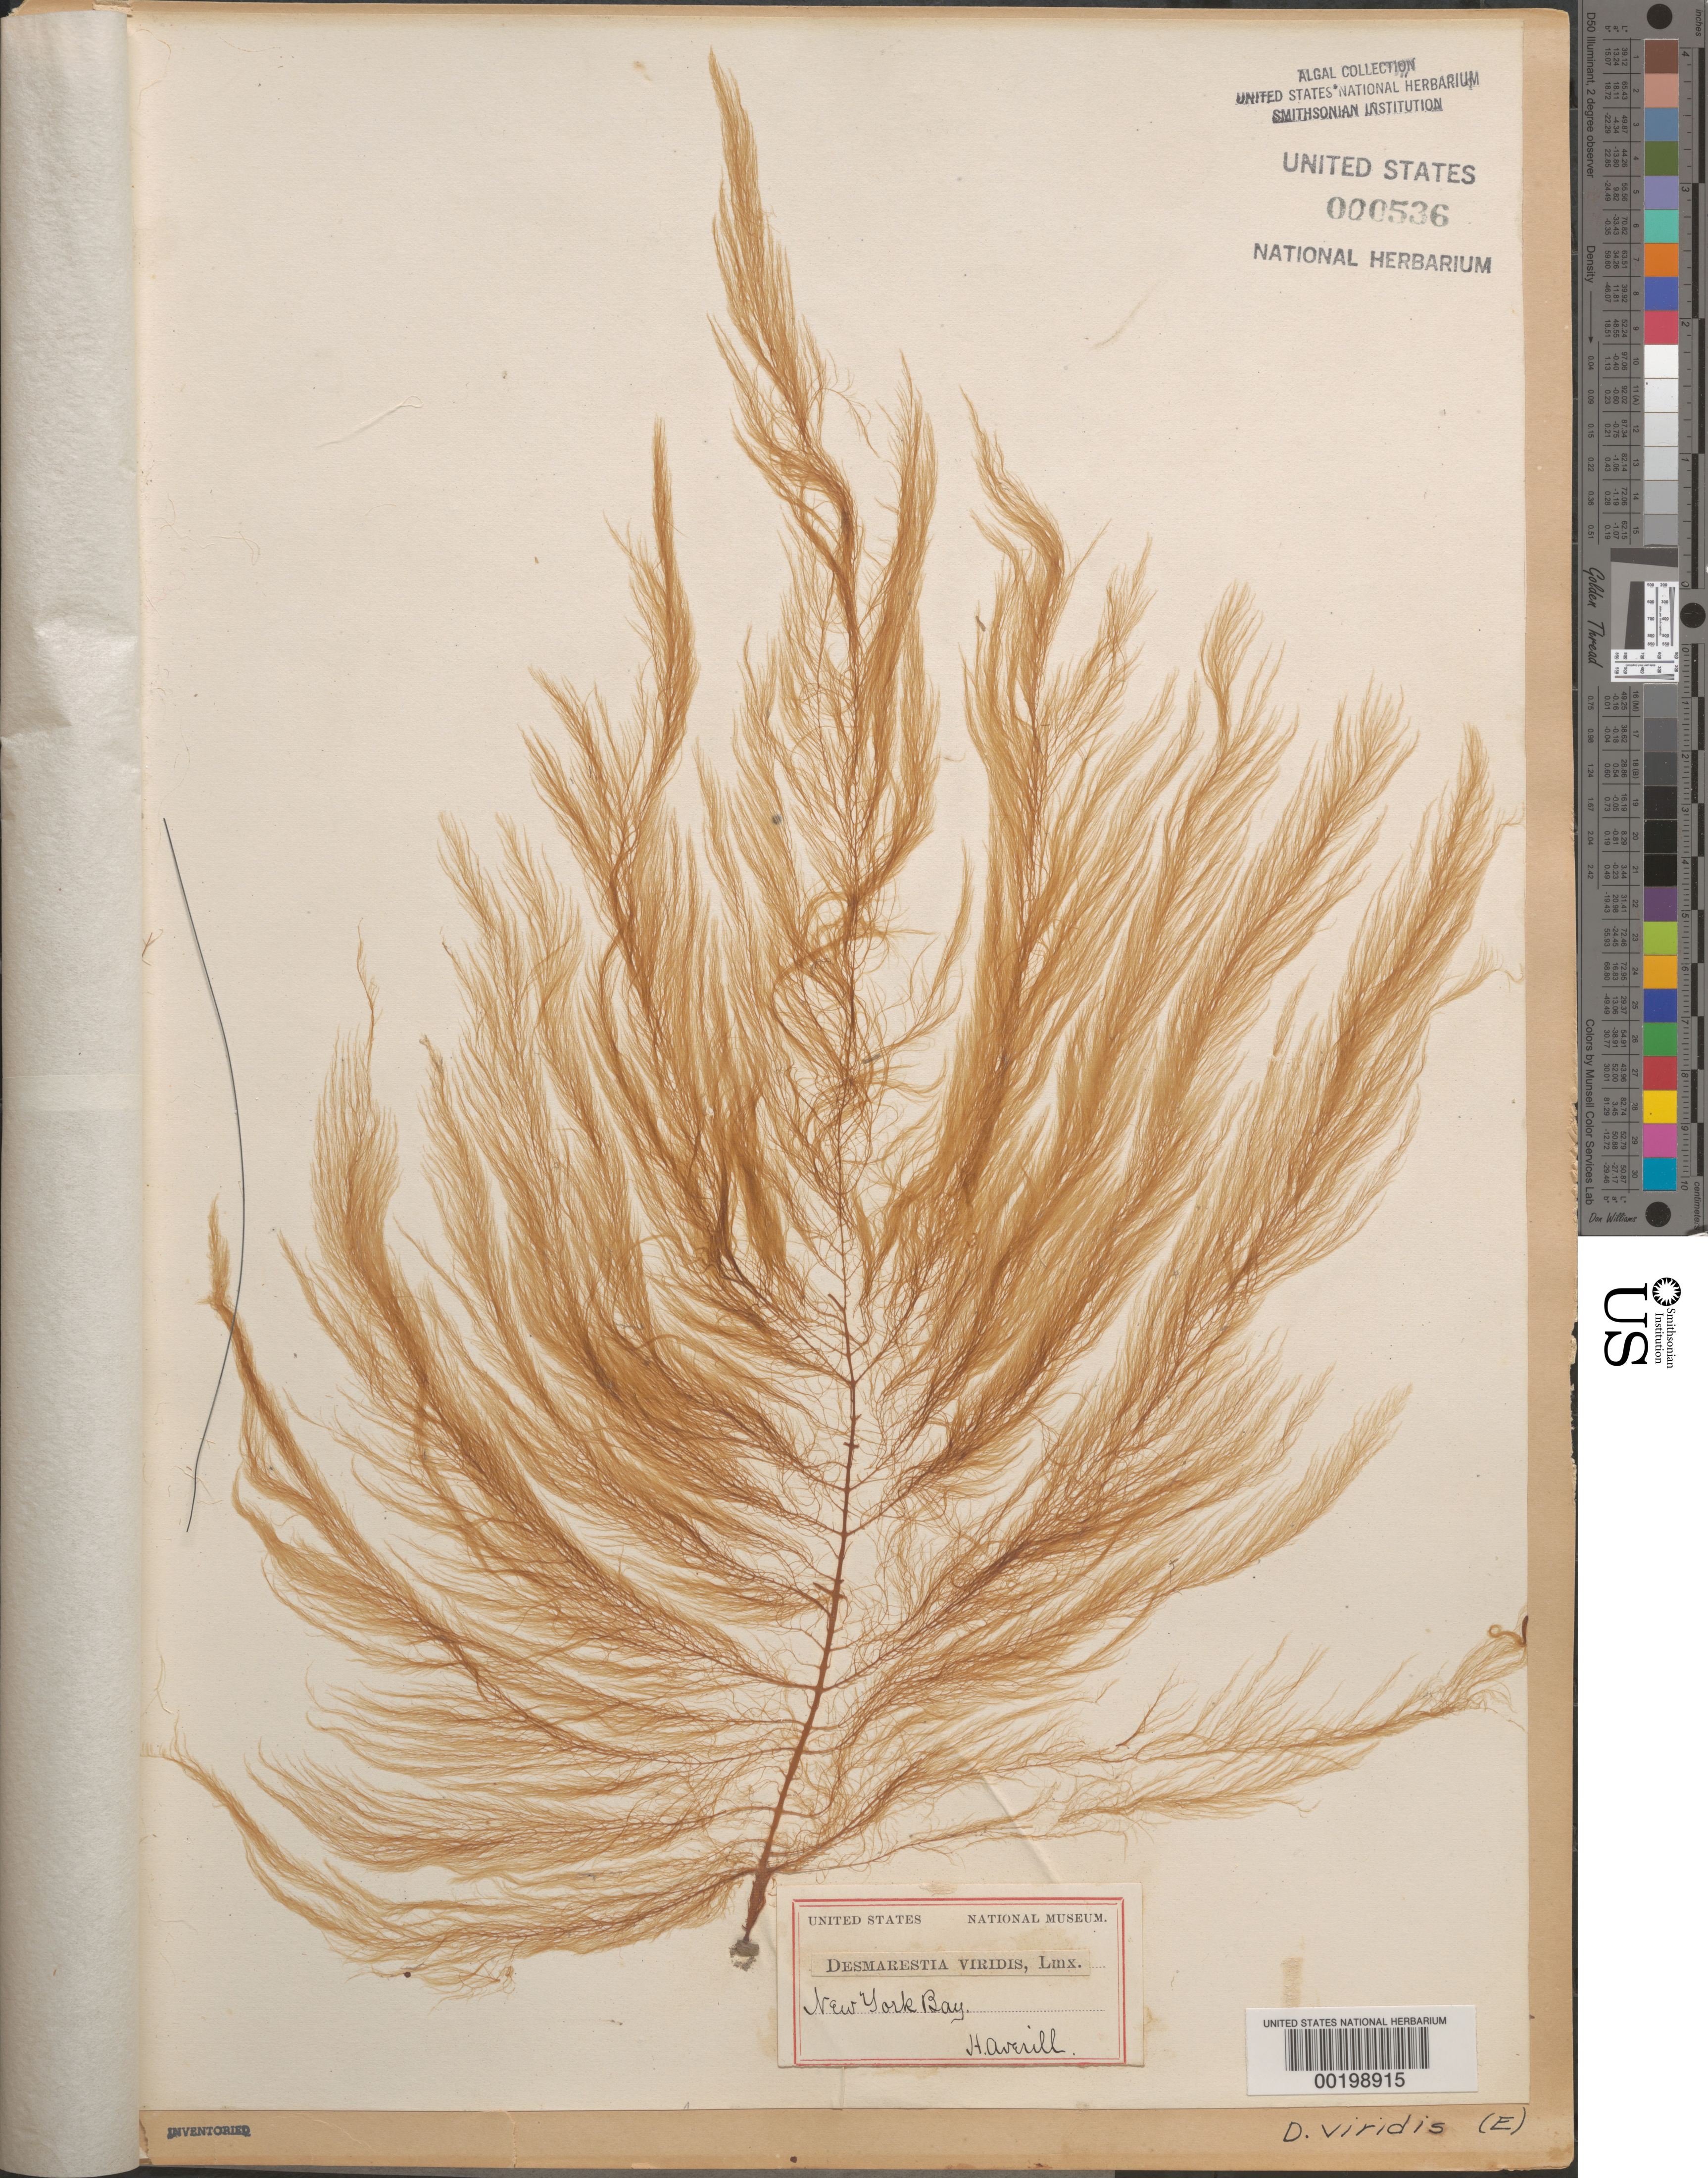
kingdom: Chromista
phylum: Ochrophyta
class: Phaeophyceae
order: Desmarestiales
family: Desmarestiaceae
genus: Desmarestia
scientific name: Desmarestia viridis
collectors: H. Averill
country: United States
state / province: New York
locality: New York Bay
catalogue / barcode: US 536